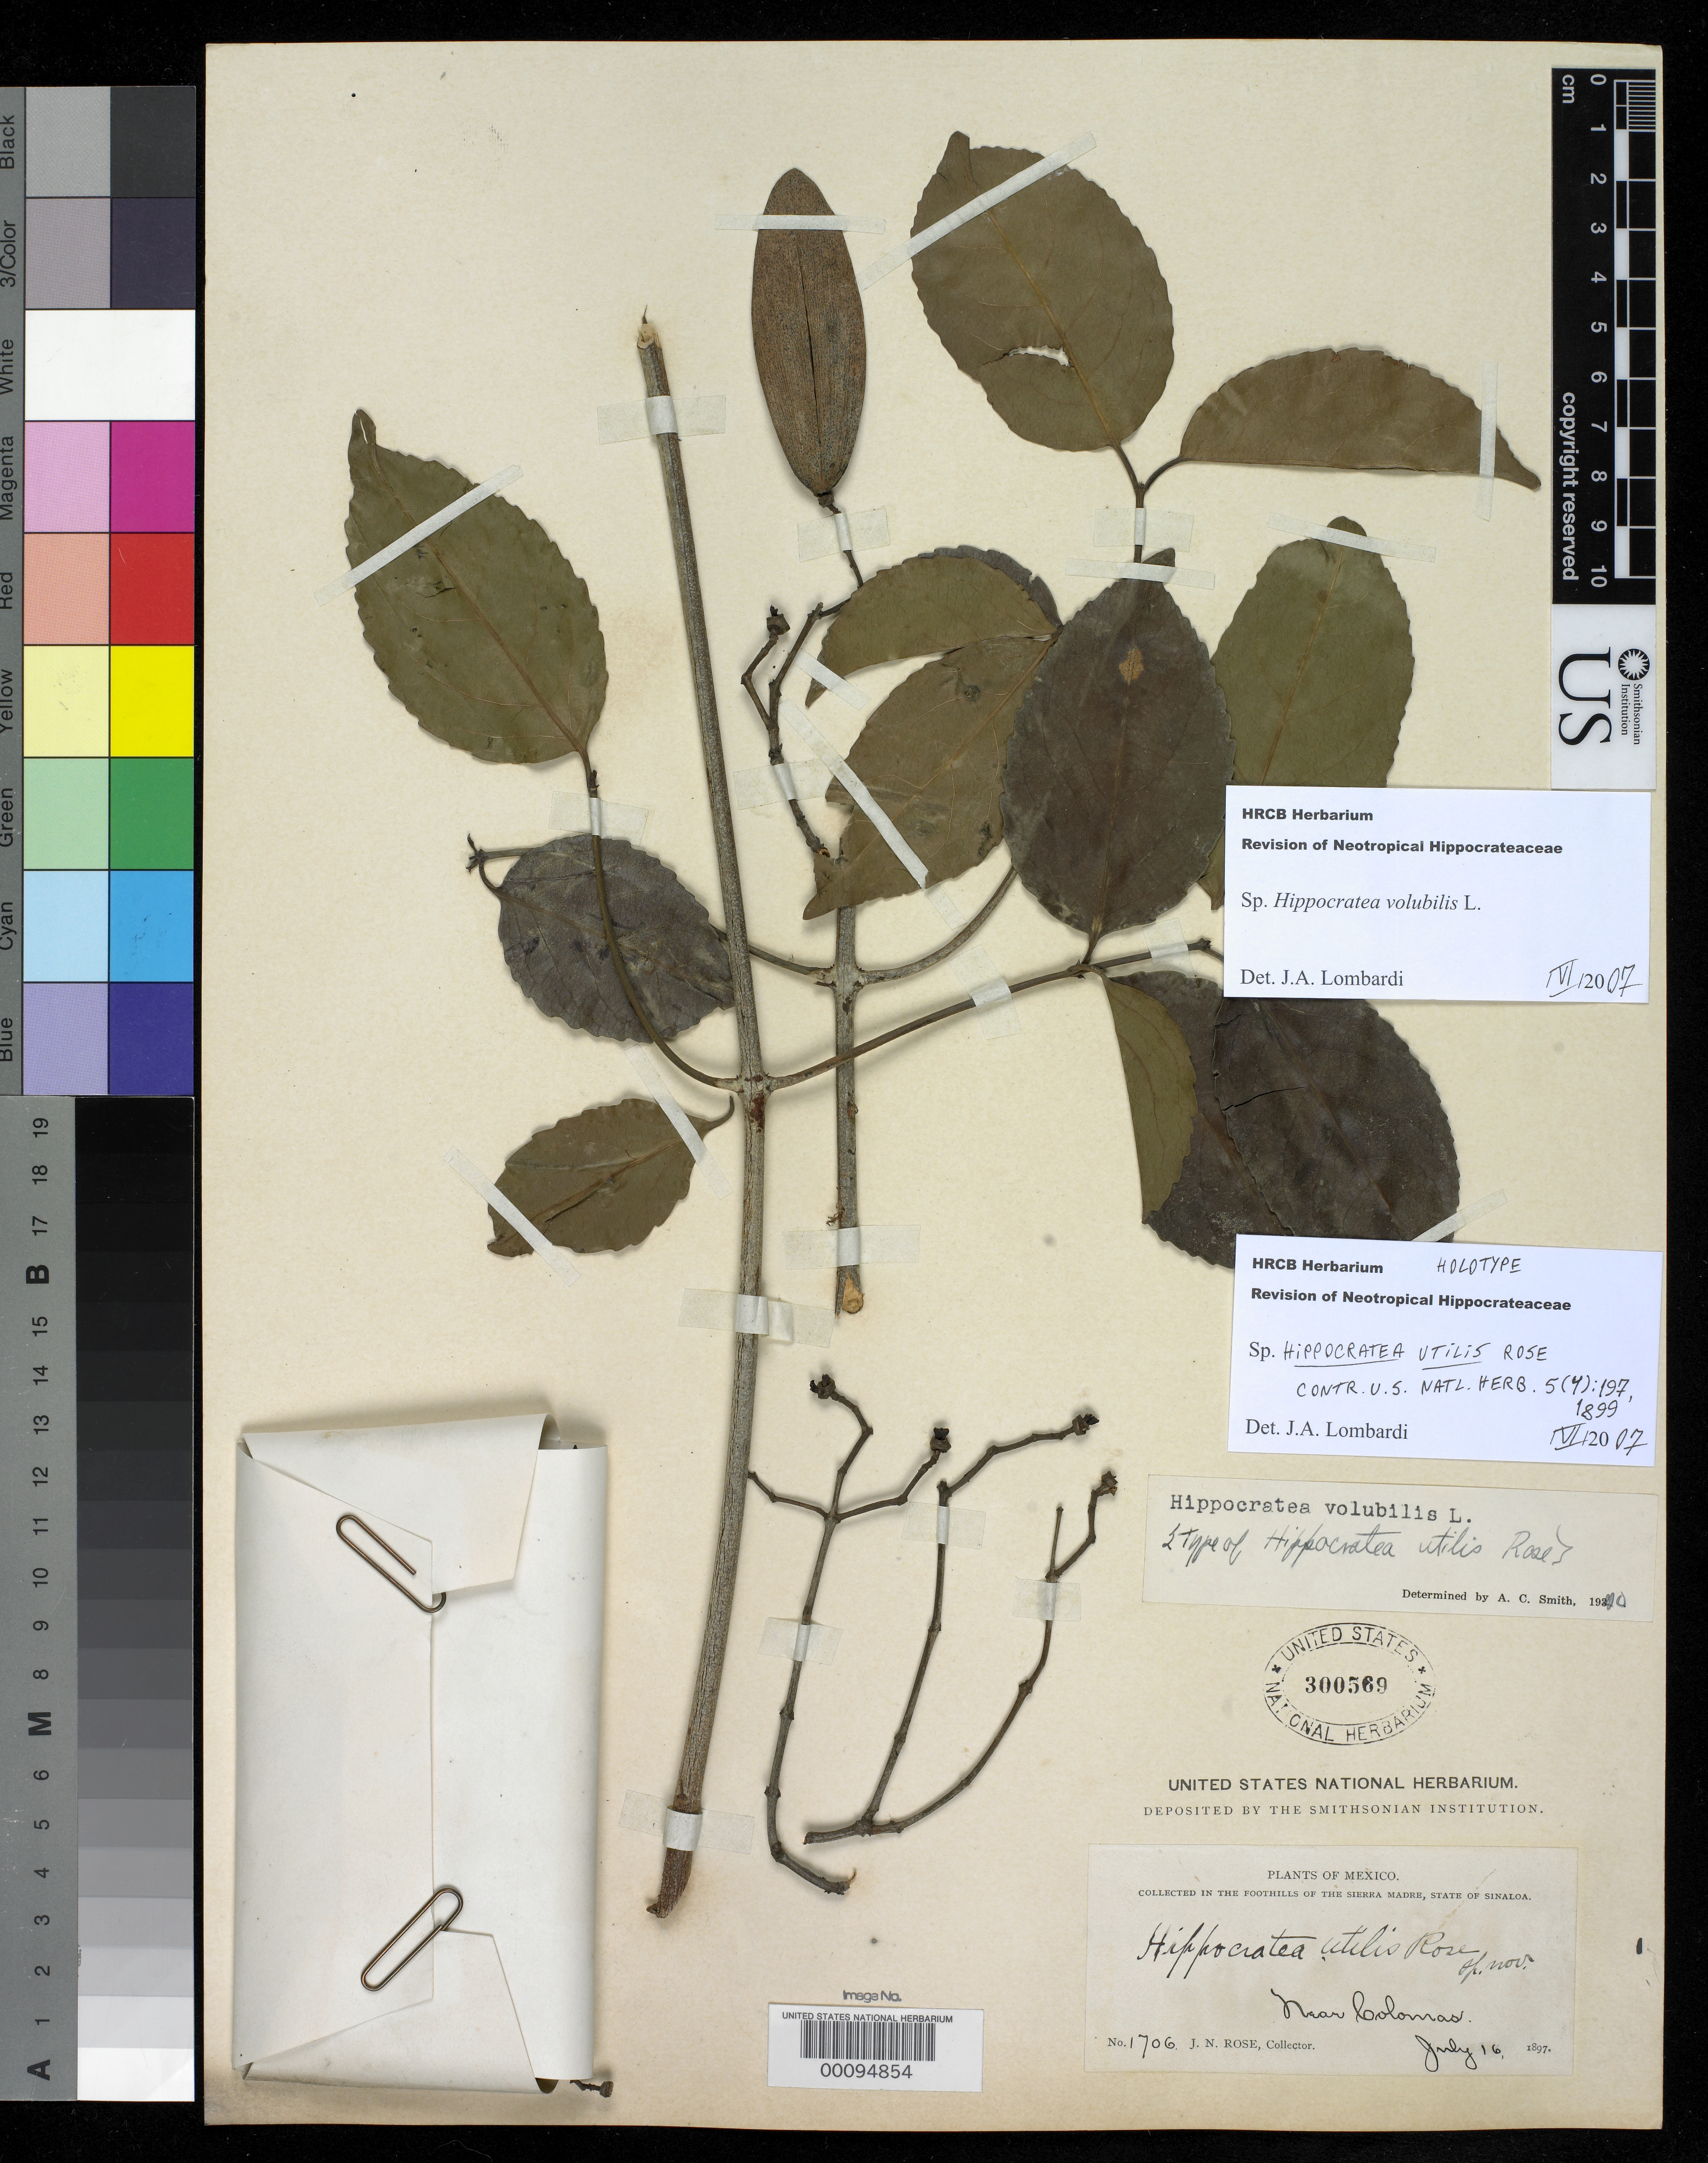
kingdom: Plantae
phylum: Tracheophyta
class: Magnoliopsida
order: Celastrales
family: Celastraceae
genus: Hippocratea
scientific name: Hippocratea utilis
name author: Rose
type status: Holotype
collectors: J. N. Rose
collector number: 1706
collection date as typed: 16 Jul 1897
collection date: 1897-07-16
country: Mexico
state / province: Sinaloa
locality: Sierra Madre, near Colomas.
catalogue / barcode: US 300569